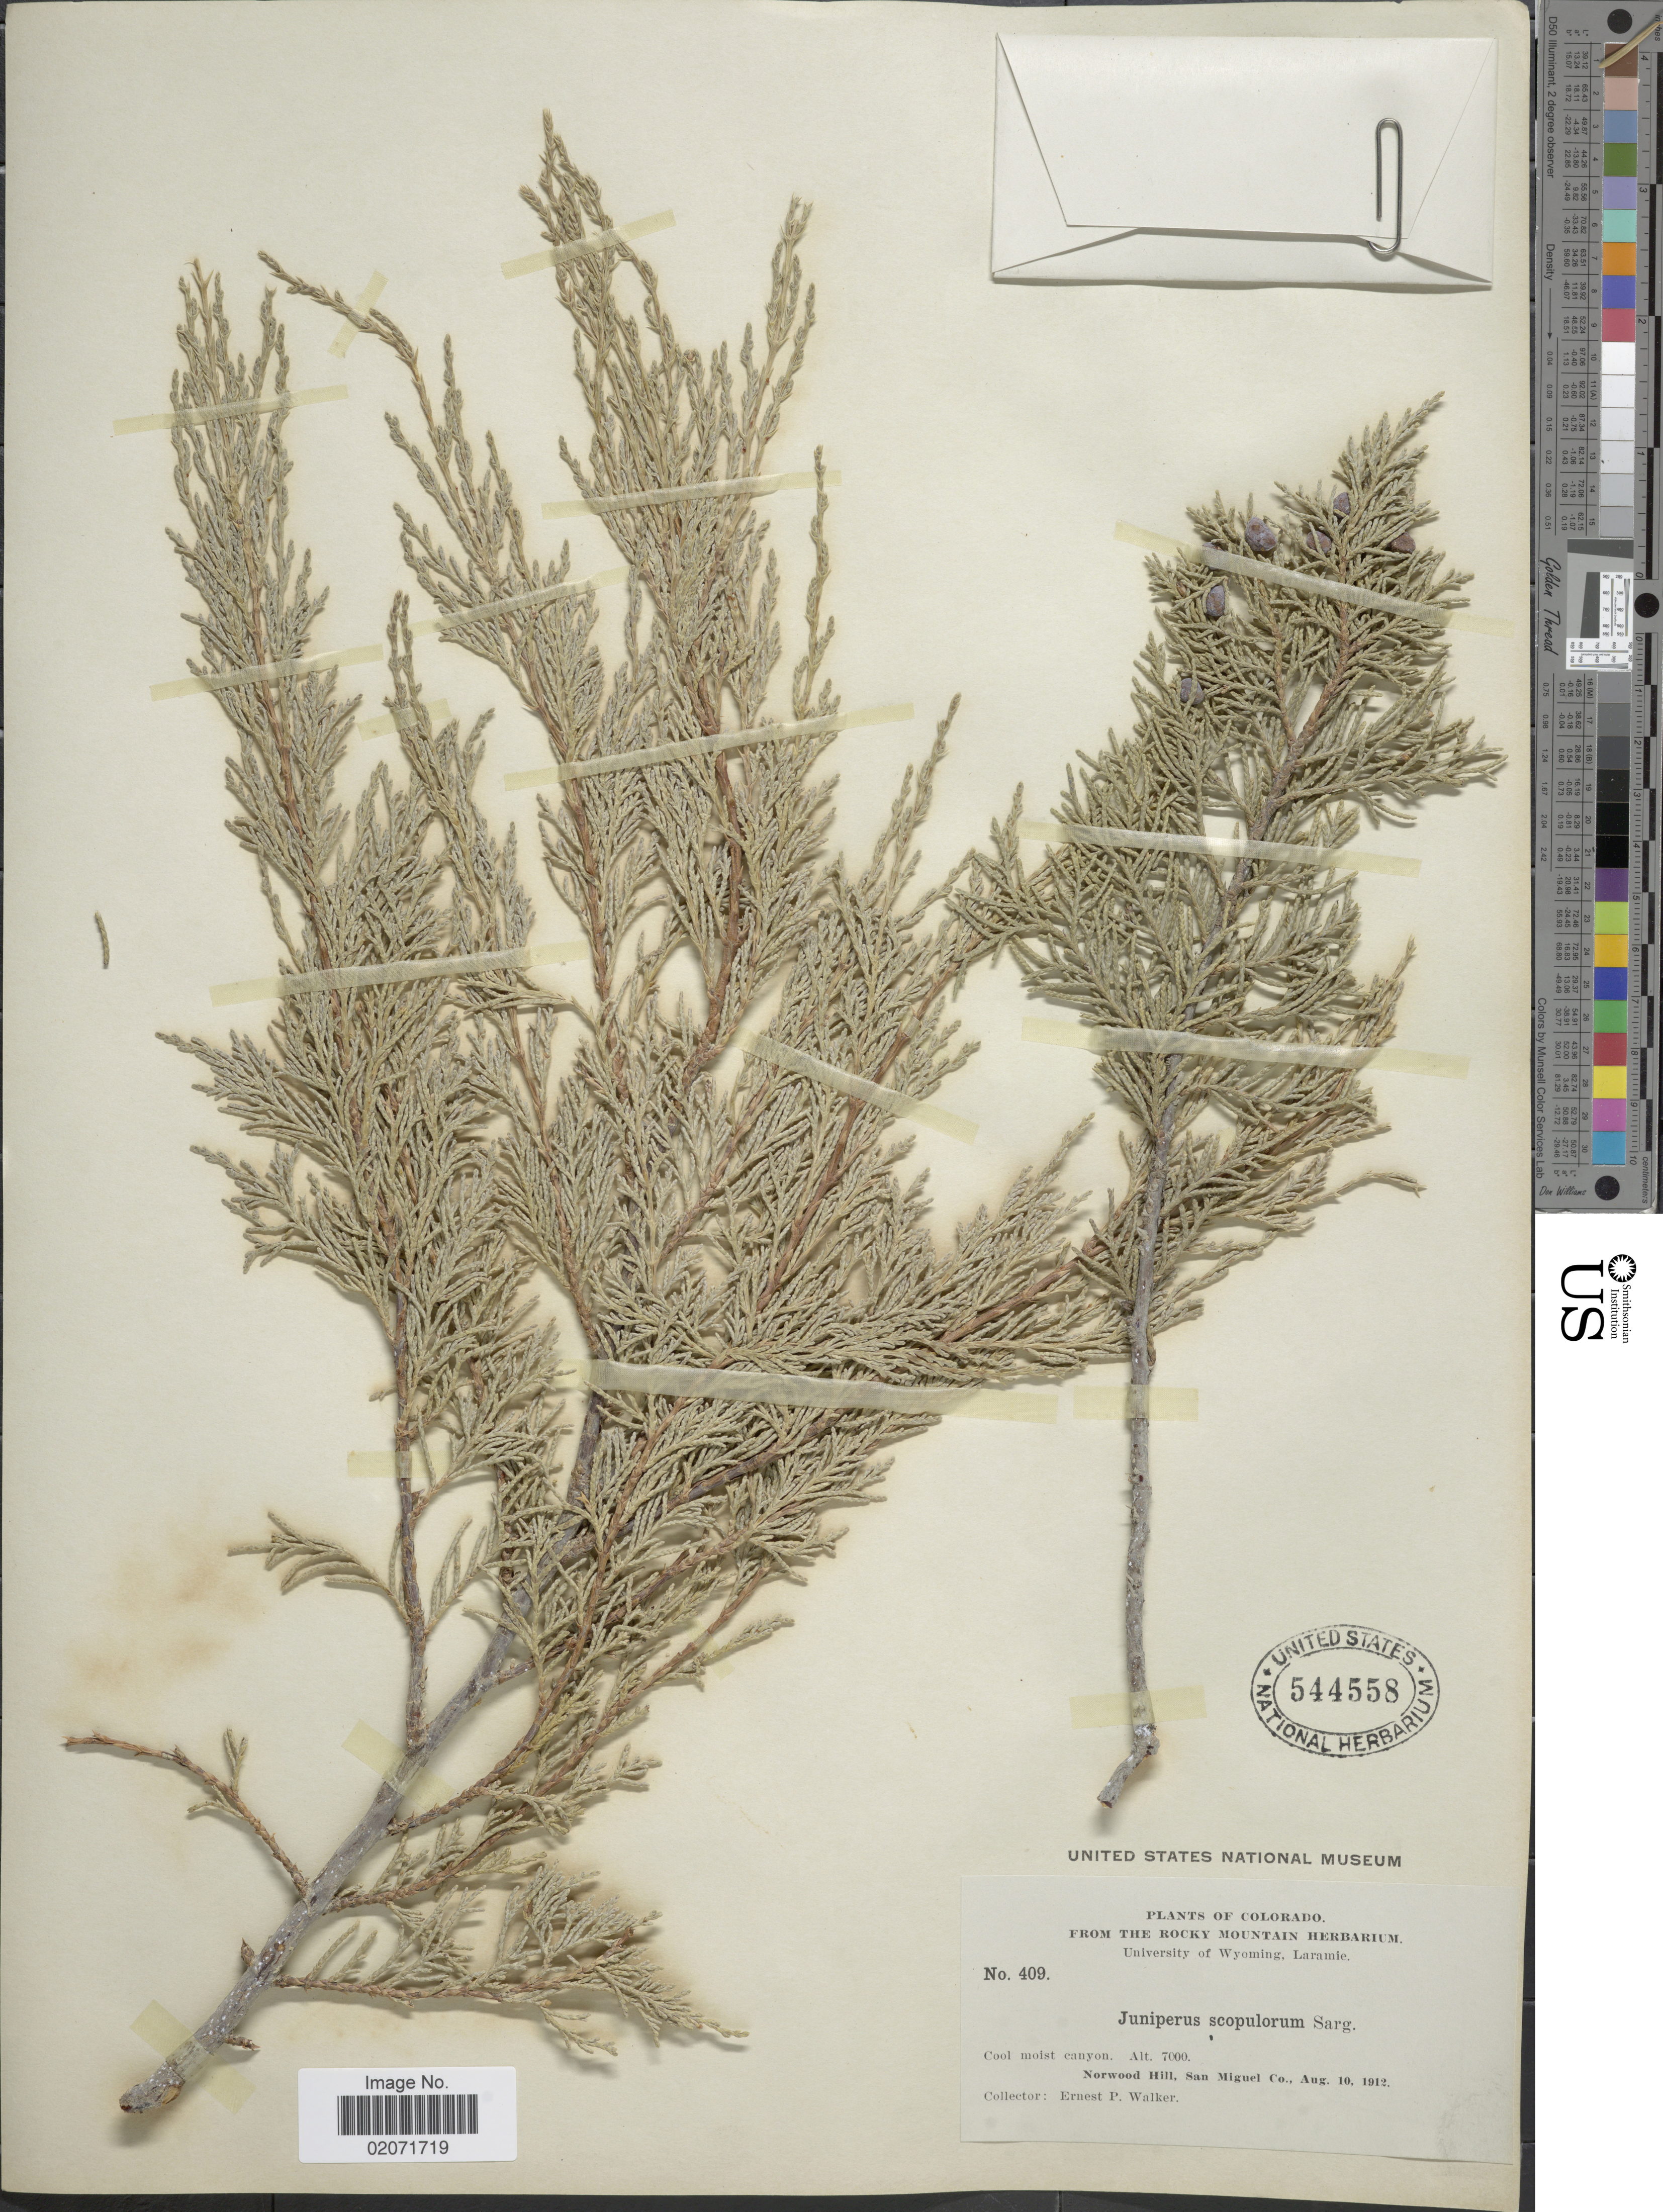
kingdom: Plantae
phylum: Tracheophyta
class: Pinopsida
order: Pinales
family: Cupressaceae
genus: Juniperus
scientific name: Juniperus scopulorum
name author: Sarg.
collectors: E. P. Walker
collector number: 409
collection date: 1912-08-10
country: United States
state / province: Colorado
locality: Cool moist canyon. Norwood Hill, San Miguel Co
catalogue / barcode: US 544558